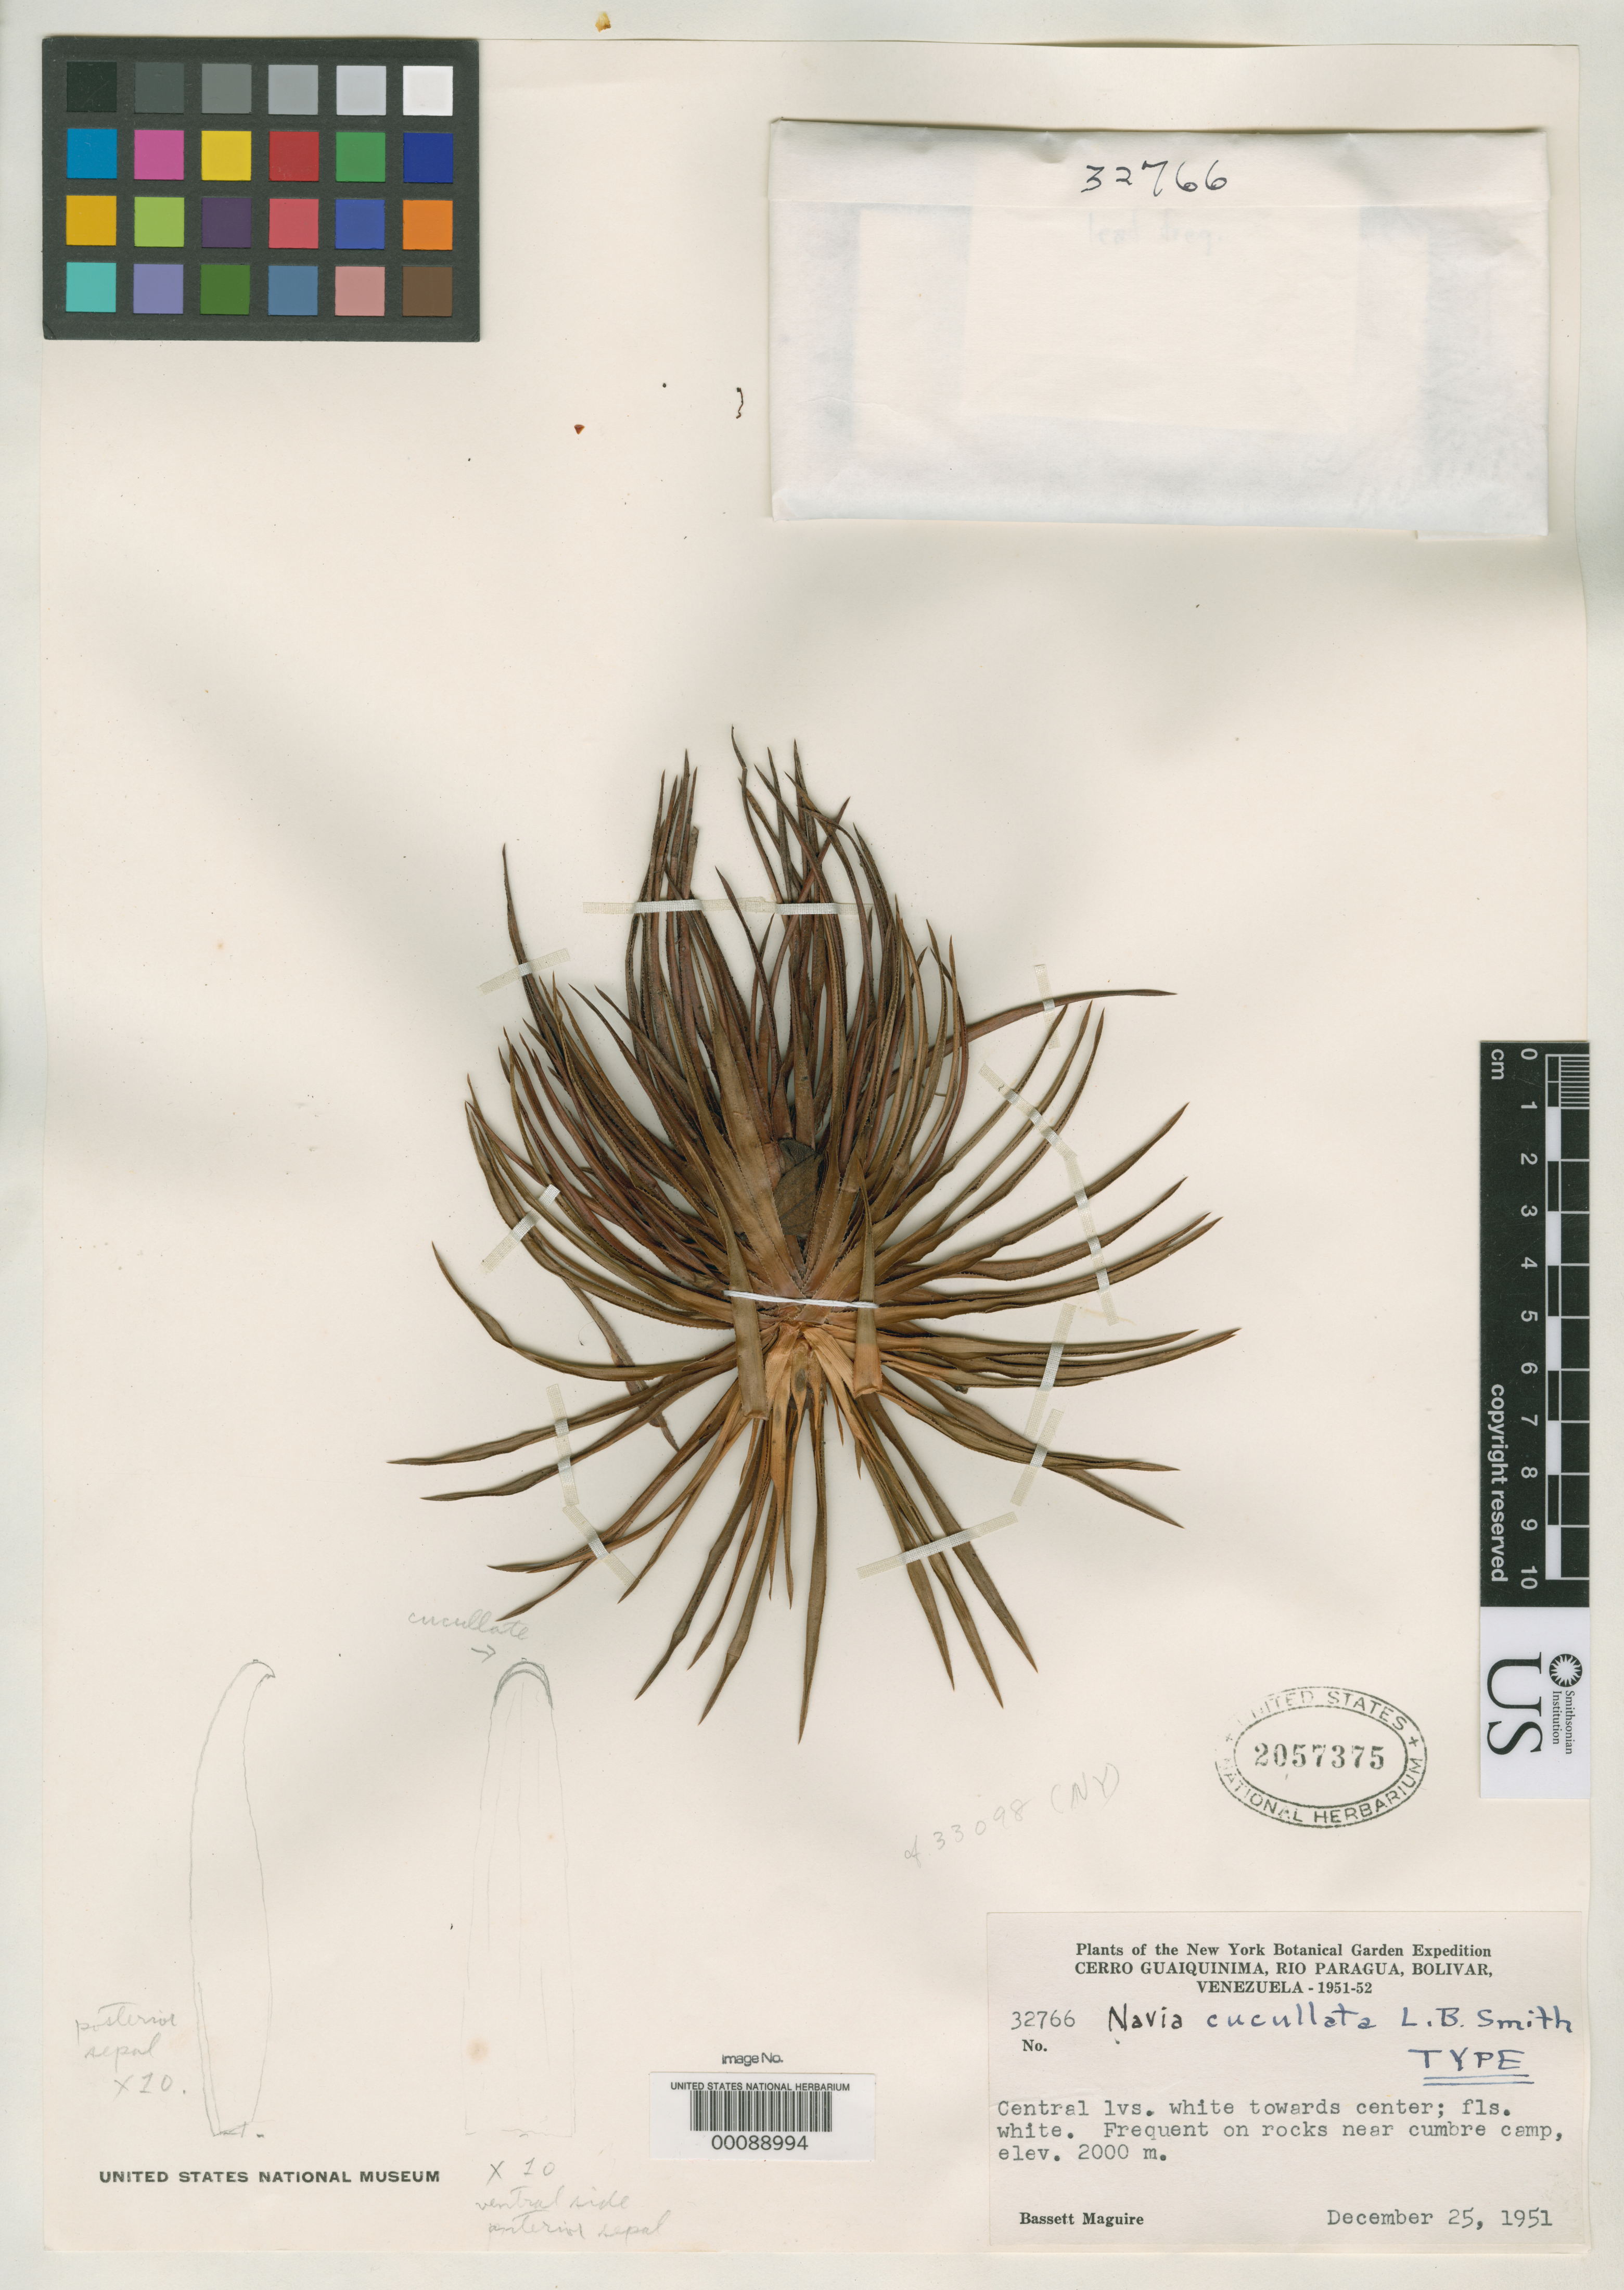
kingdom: Plantae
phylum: Tracheophyta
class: Liliopsida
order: Poales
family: Bromeliaceae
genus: Navia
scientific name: Navia cucullata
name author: L.B. Sm.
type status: Holotype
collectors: B. Maguire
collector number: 32766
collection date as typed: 25 Dec 1951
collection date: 1951-12-25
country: Venezuela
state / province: Bolivar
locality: Cerro Guaiquinima, Rio Paragua.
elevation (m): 2000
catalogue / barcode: US 2057375